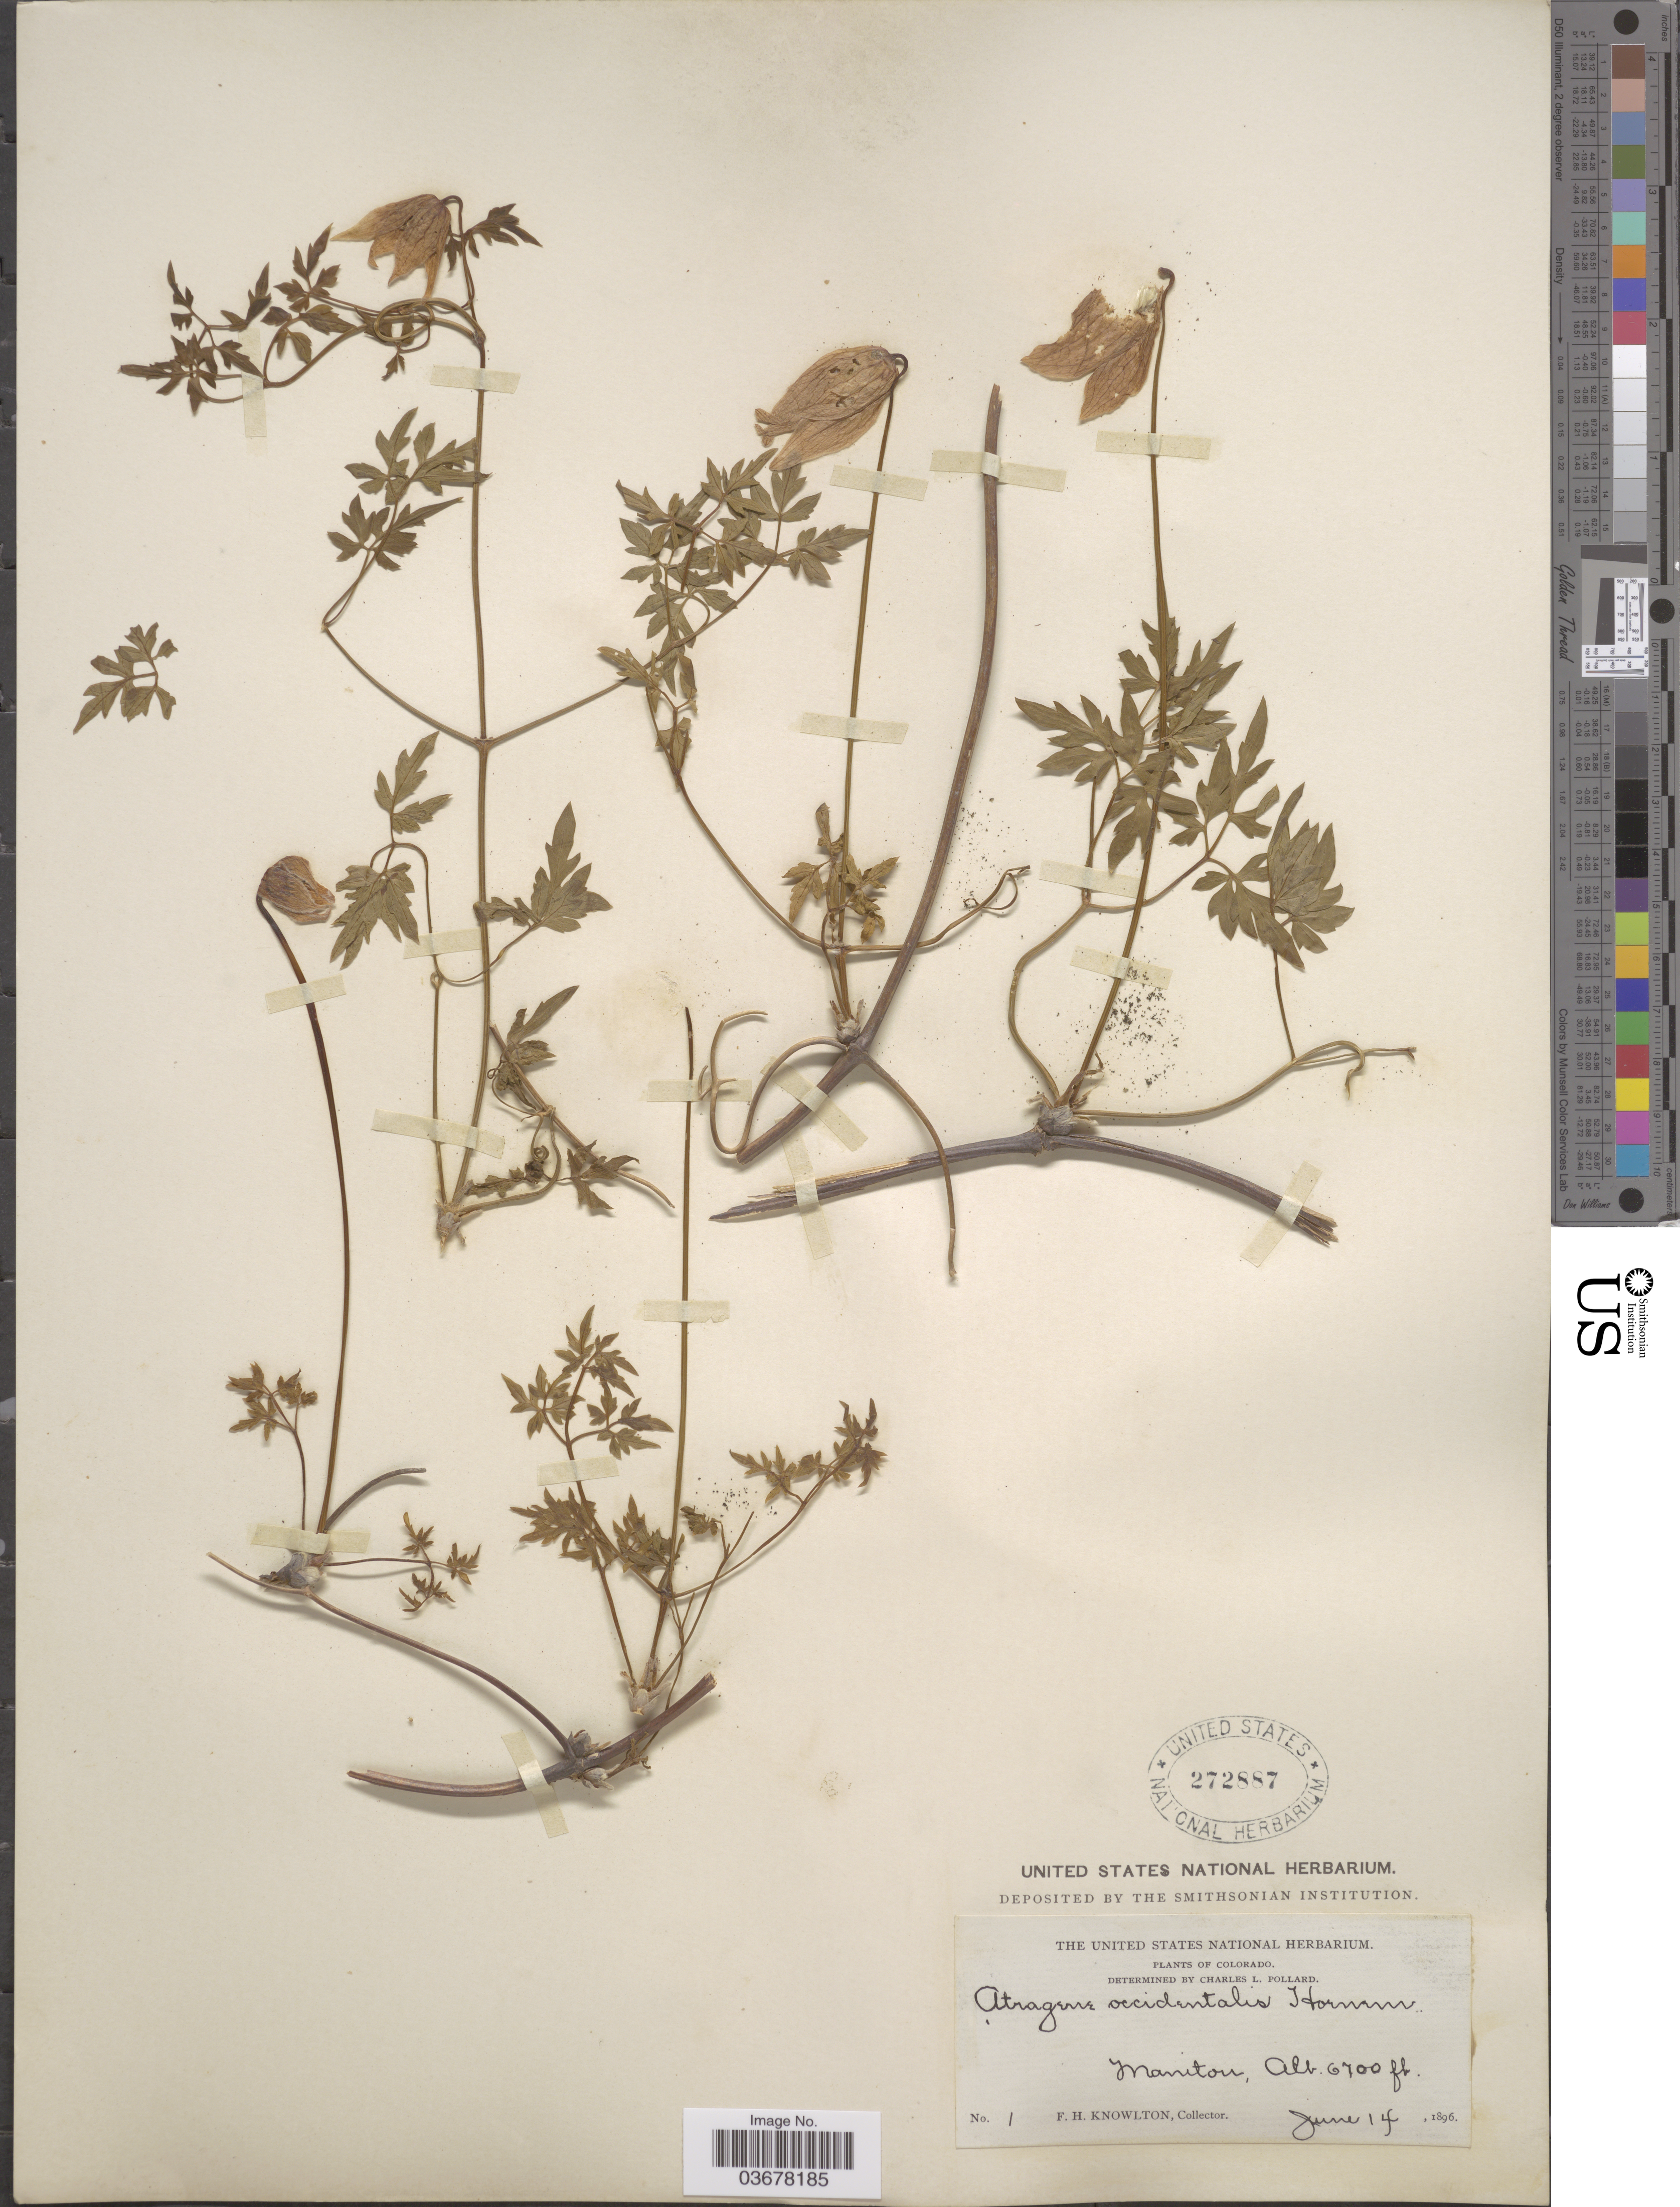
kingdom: Plantae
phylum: Tracheophyta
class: Magnoliopsida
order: Ranunculales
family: Ranunculaceae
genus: Clematis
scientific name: Clematis columbiana var. tenuiloba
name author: (A. Gray) J.S. Pringle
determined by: Strong, M. T., (US), Smithsonian Institution - National Museum of Natural History (UNITED STATES)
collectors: F. H. Knowlton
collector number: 1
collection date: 1896-06-14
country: United States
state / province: Colorado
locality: Manitou.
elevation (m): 2042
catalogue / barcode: US 272887